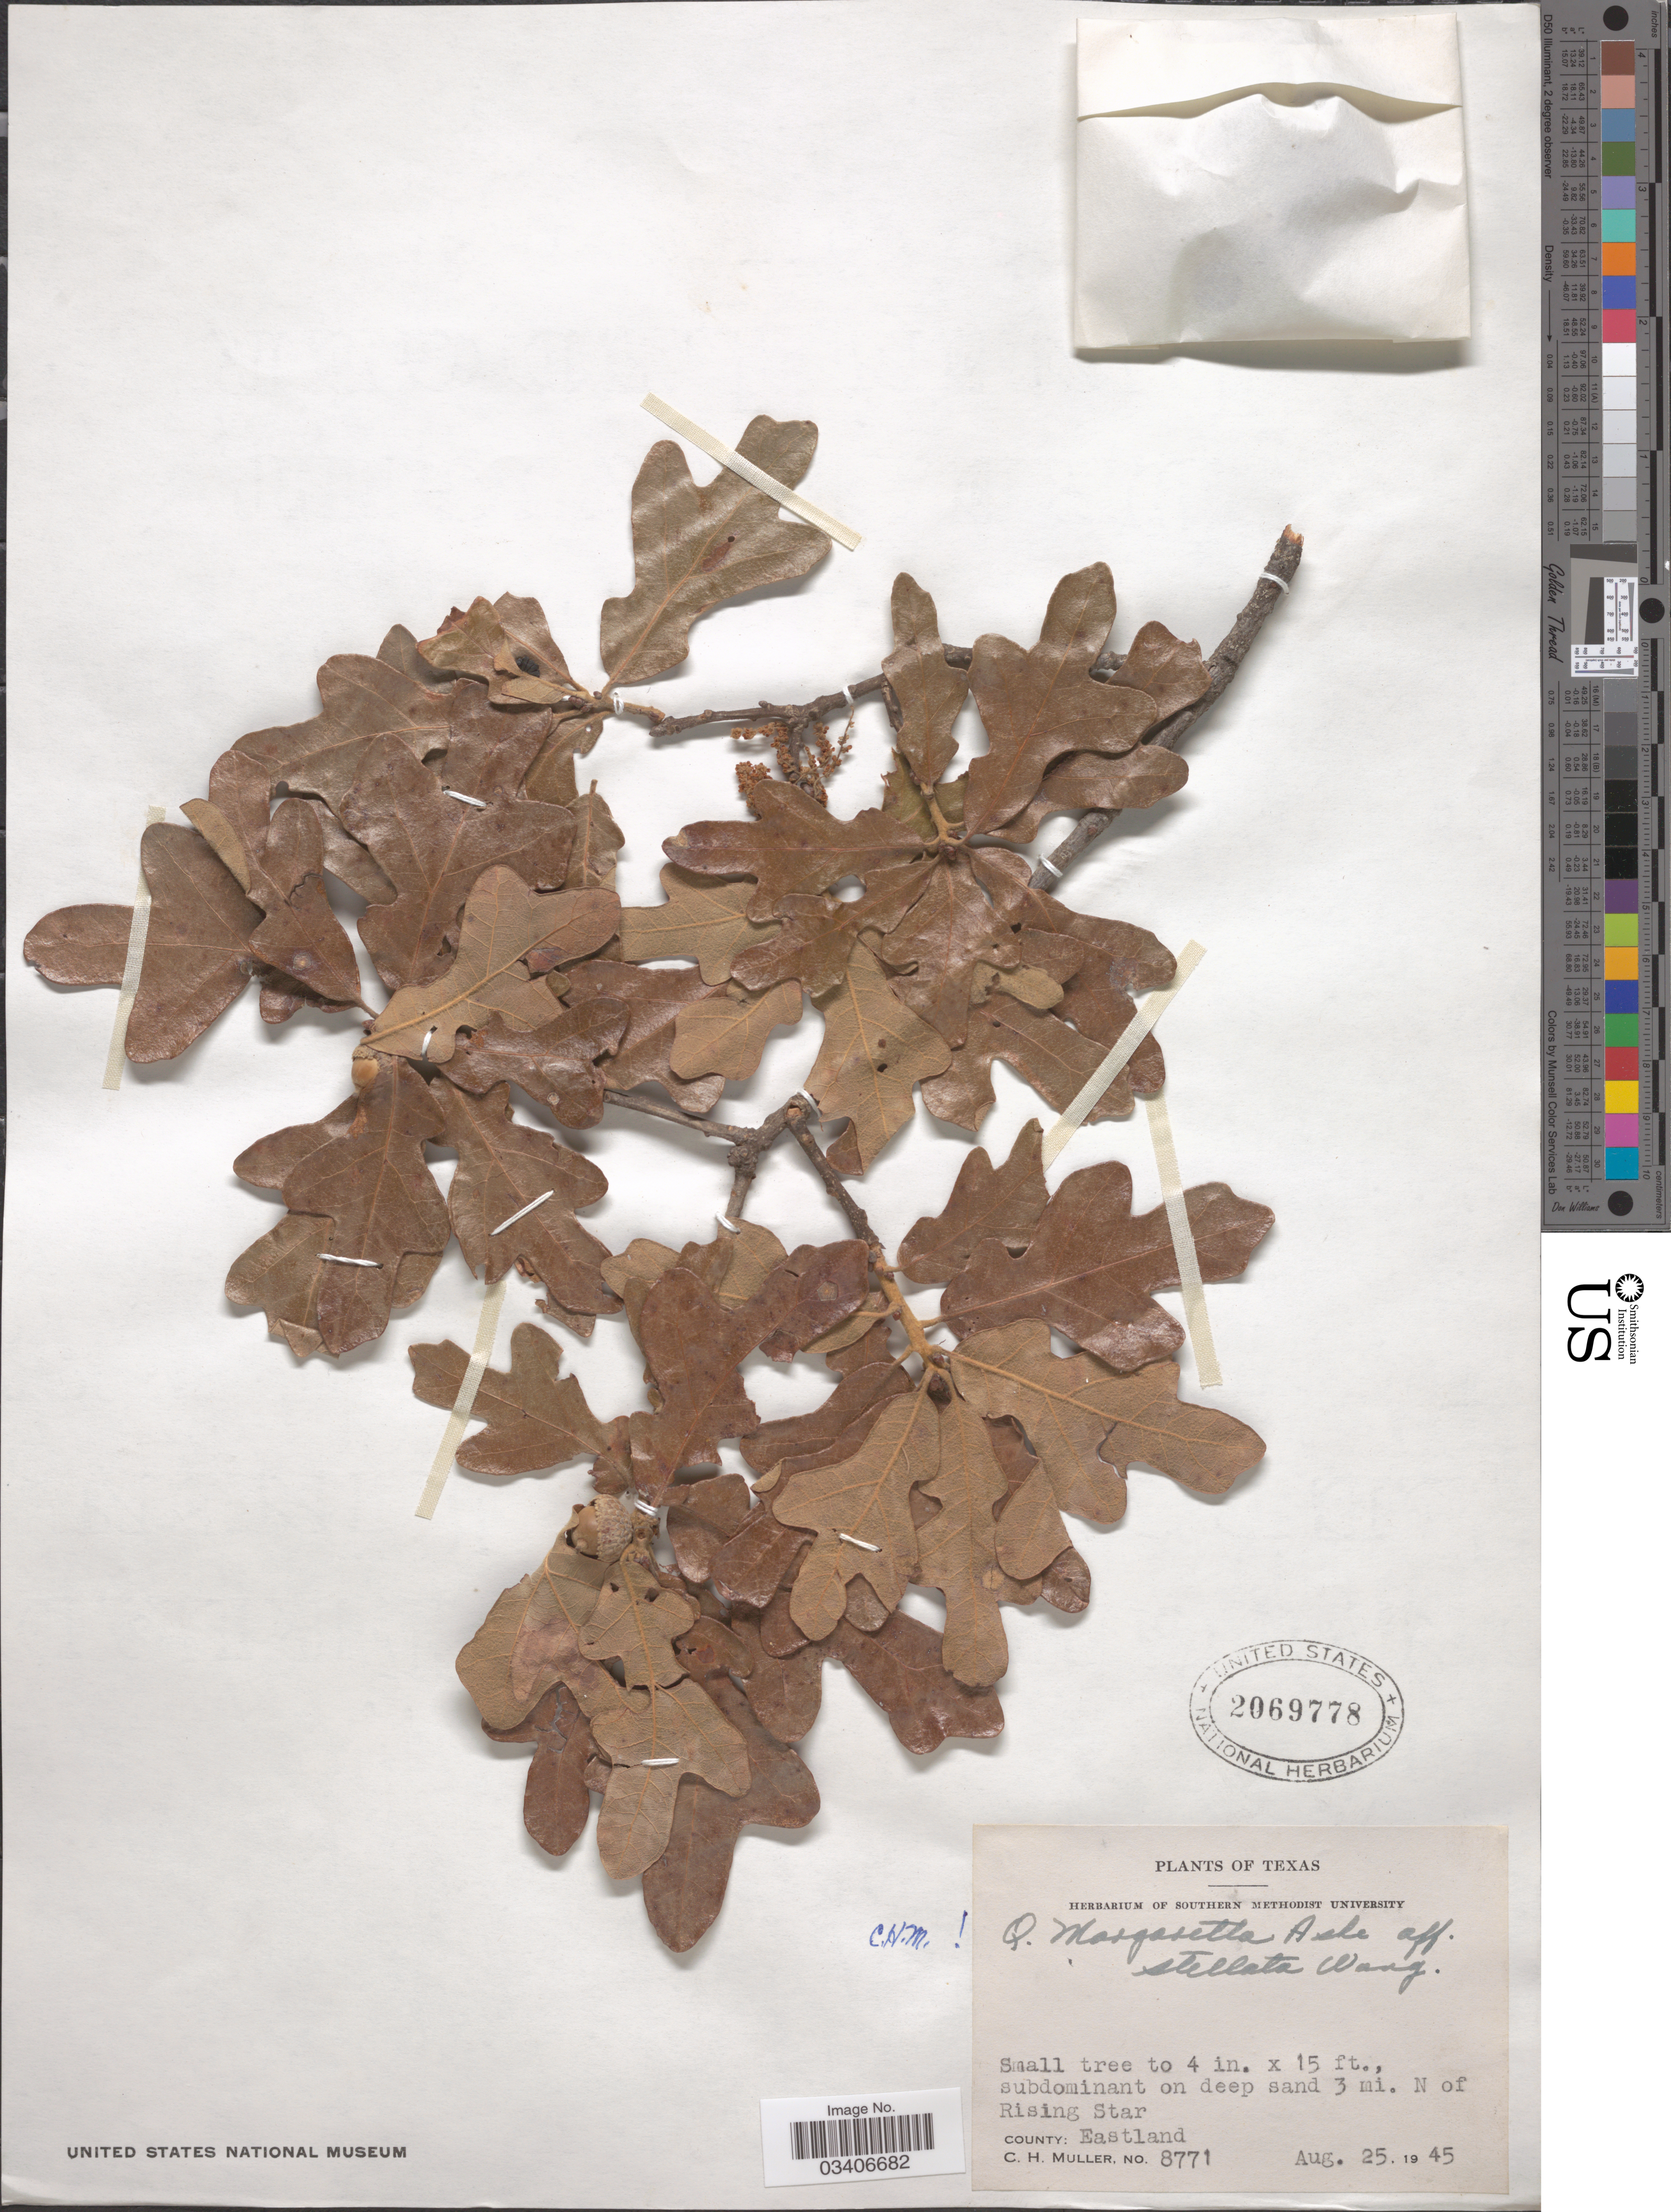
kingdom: Plantae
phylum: Tracheophyta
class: Magnoliopsida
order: Fagales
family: Fagaceae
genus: Quercus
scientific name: Quercus margarettae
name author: Ashe ex Small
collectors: C. H. Mueller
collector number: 8771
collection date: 1945-08-25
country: United States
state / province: Texas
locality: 3 mi. N of Rising Star. County: Eastland.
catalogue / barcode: US 2069778